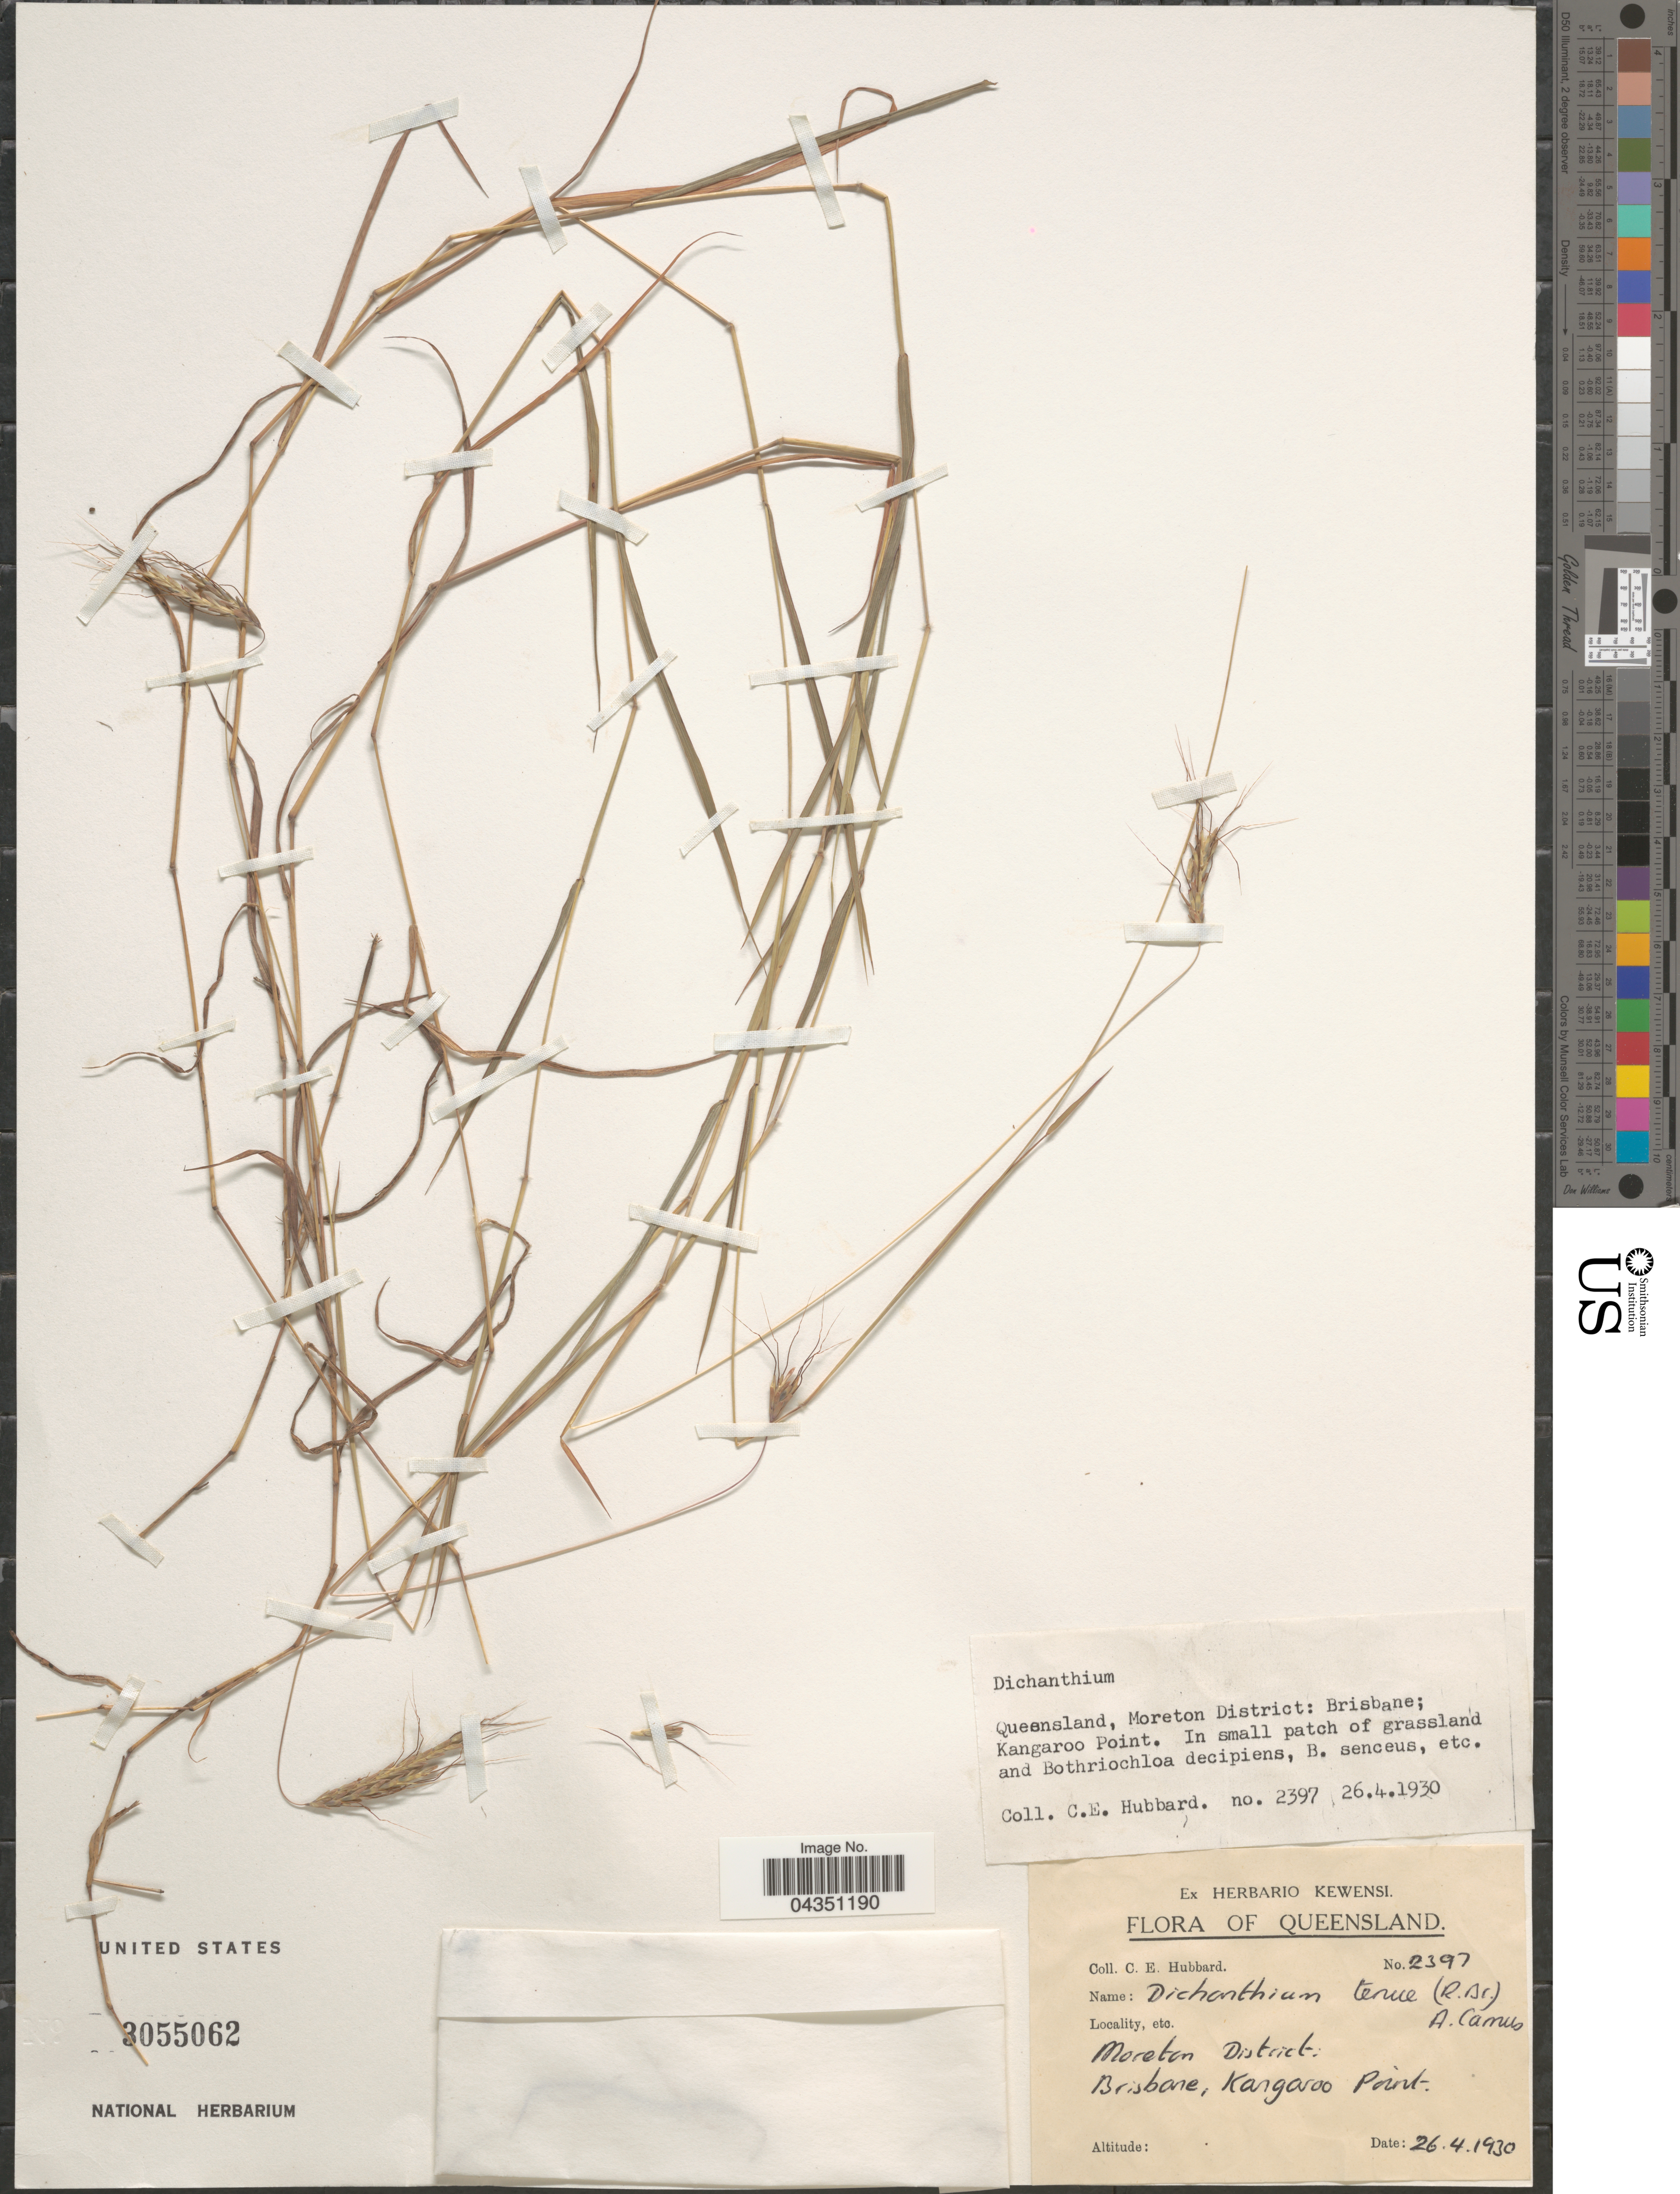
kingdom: Plantae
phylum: Tracheophyta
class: Liliopsida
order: Poales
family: Poaceae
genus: Dichanthium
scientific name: Dichanthium tenue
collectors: C. E. Hubbard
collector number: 2397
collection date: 1930-04-26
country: Australia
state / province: Queensland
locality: Moreton District: Brisbane; Kangaroo Point.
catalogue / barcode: US 3055062